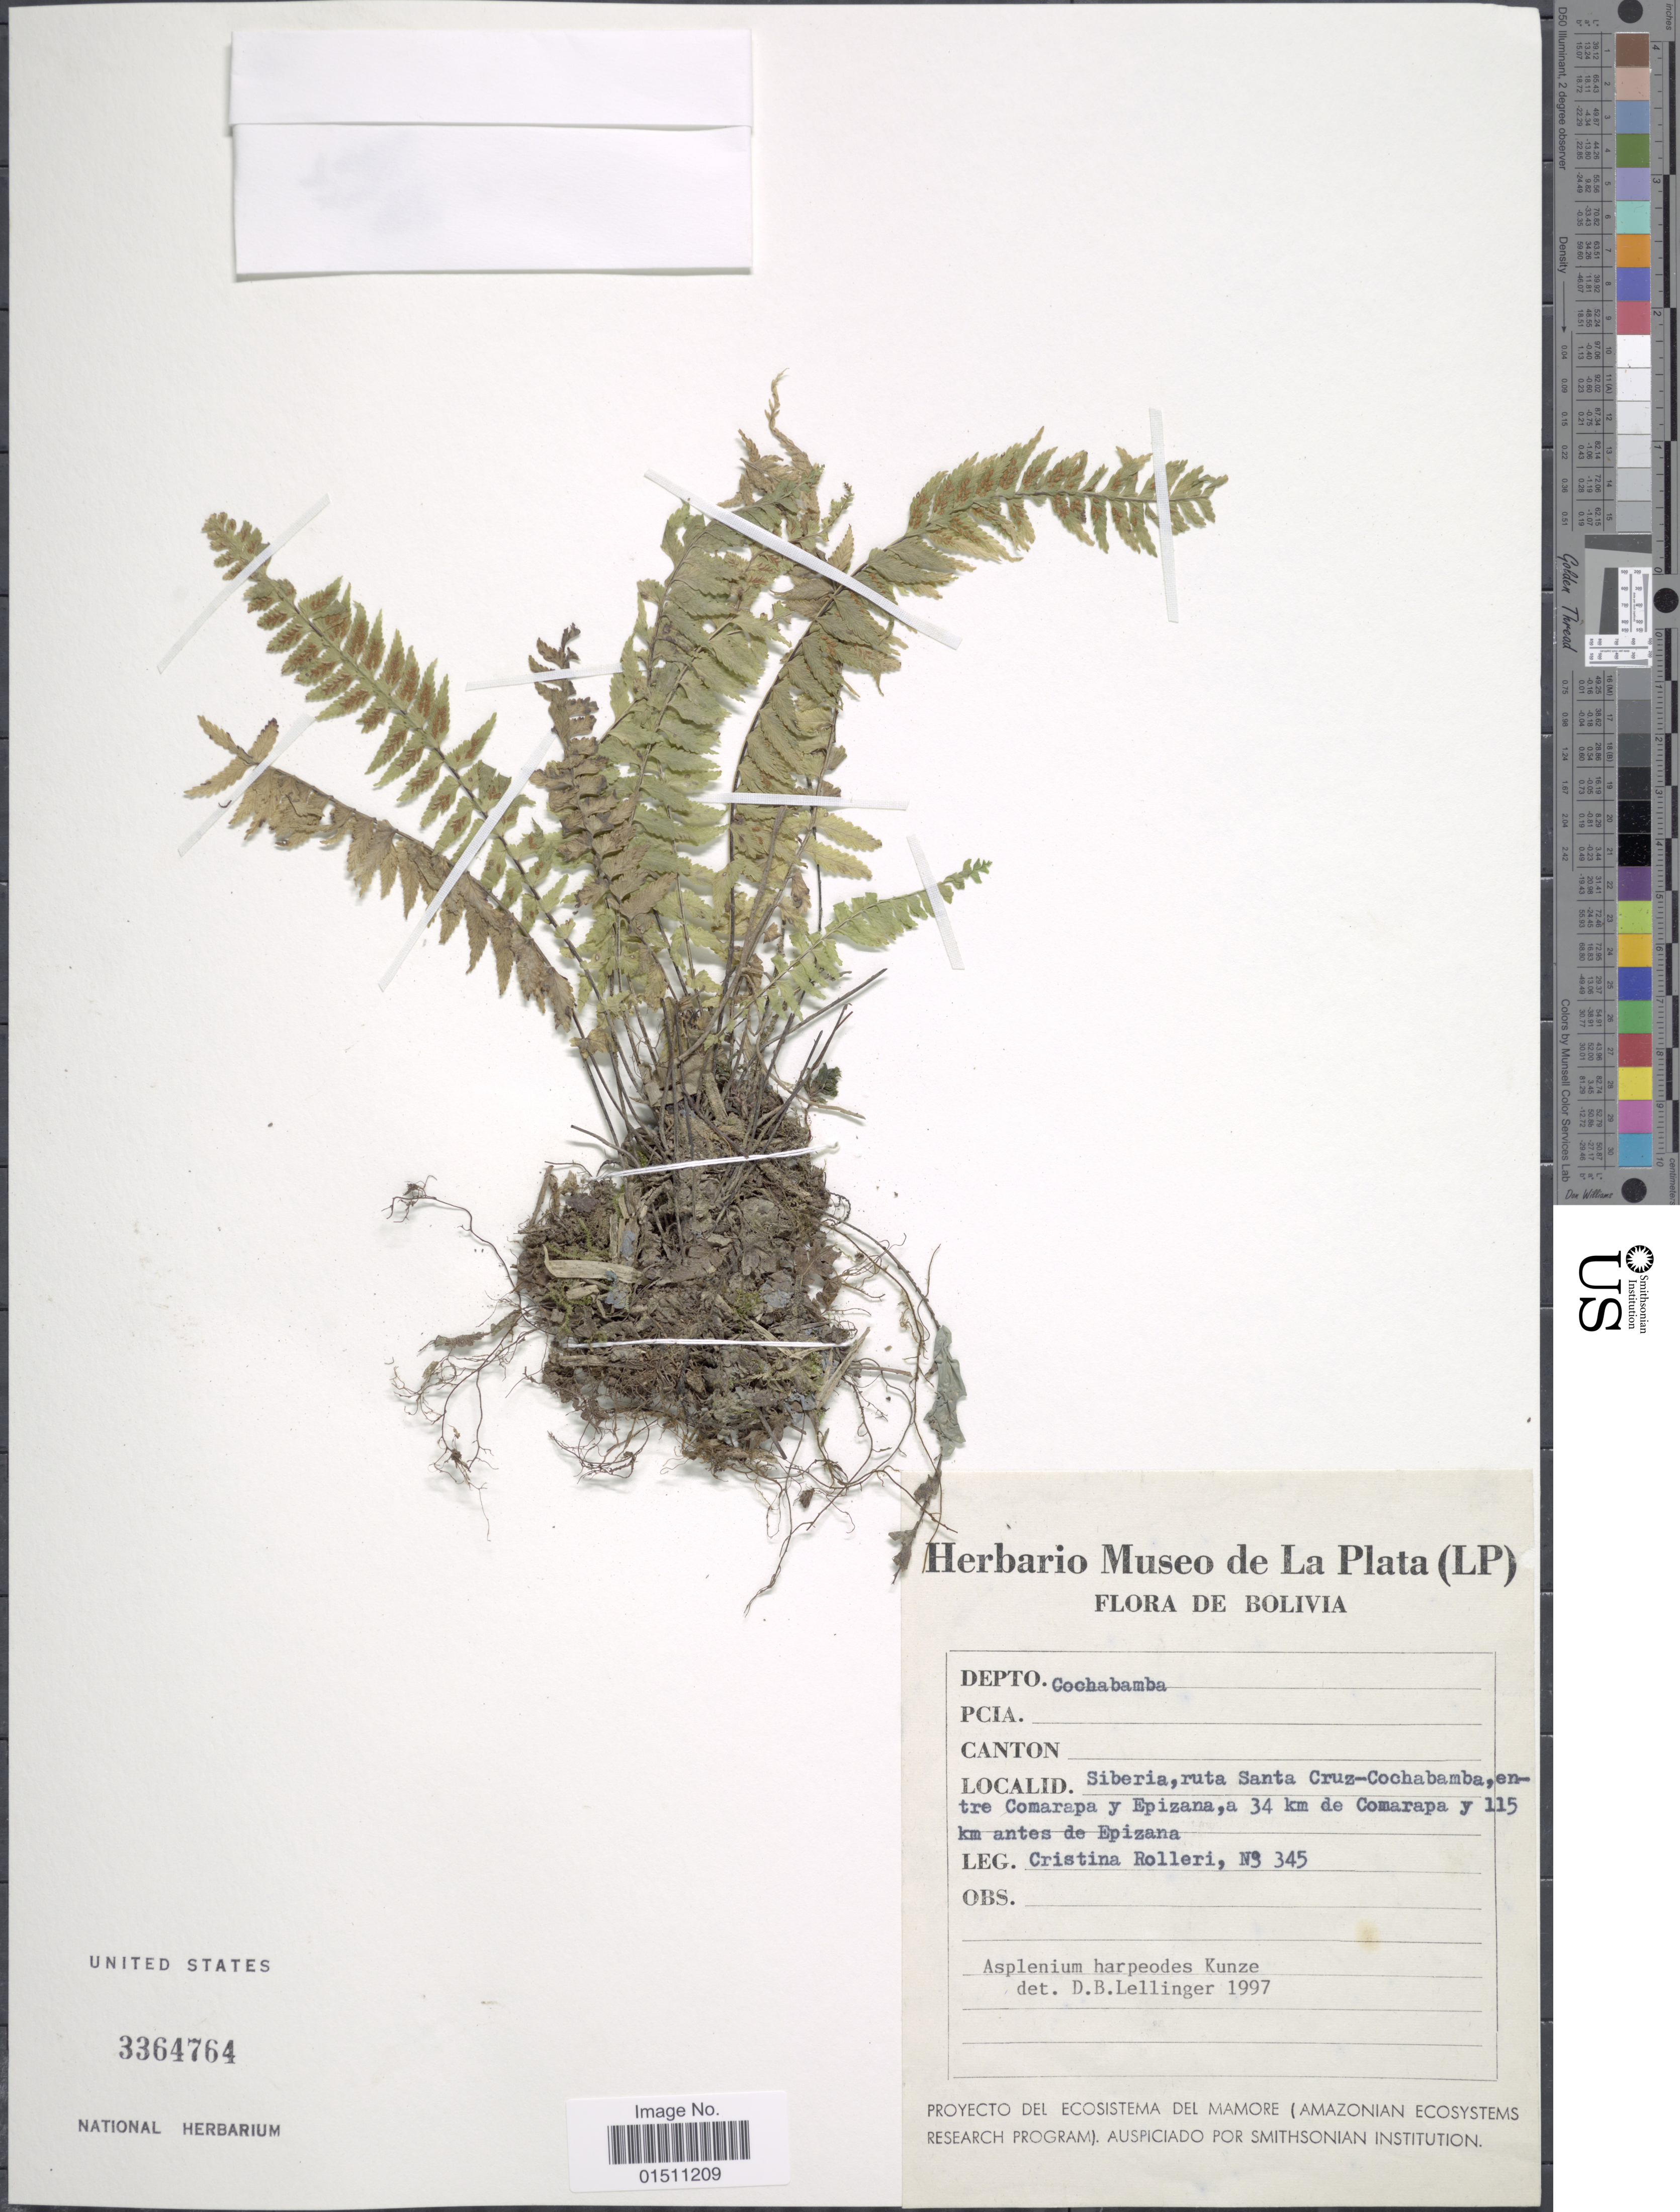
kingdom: Plantae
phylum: Tracheophyta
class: Polypodiopsida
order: Polypodiales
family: Aspleniaceae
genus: Asplenium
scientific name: Asplenium harpeodes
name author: Kunze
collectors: C. Rolleri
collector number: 345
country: Bolivia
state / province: Cochabamba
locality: Bolivia, Depto. Cochabamba, Siberia, ruta Santa Cruz-Cochabamba, entre Comarapa y Epinzana, a 34 km de Comarapa y 115 km antes Epizana.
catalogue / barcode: US 3364764